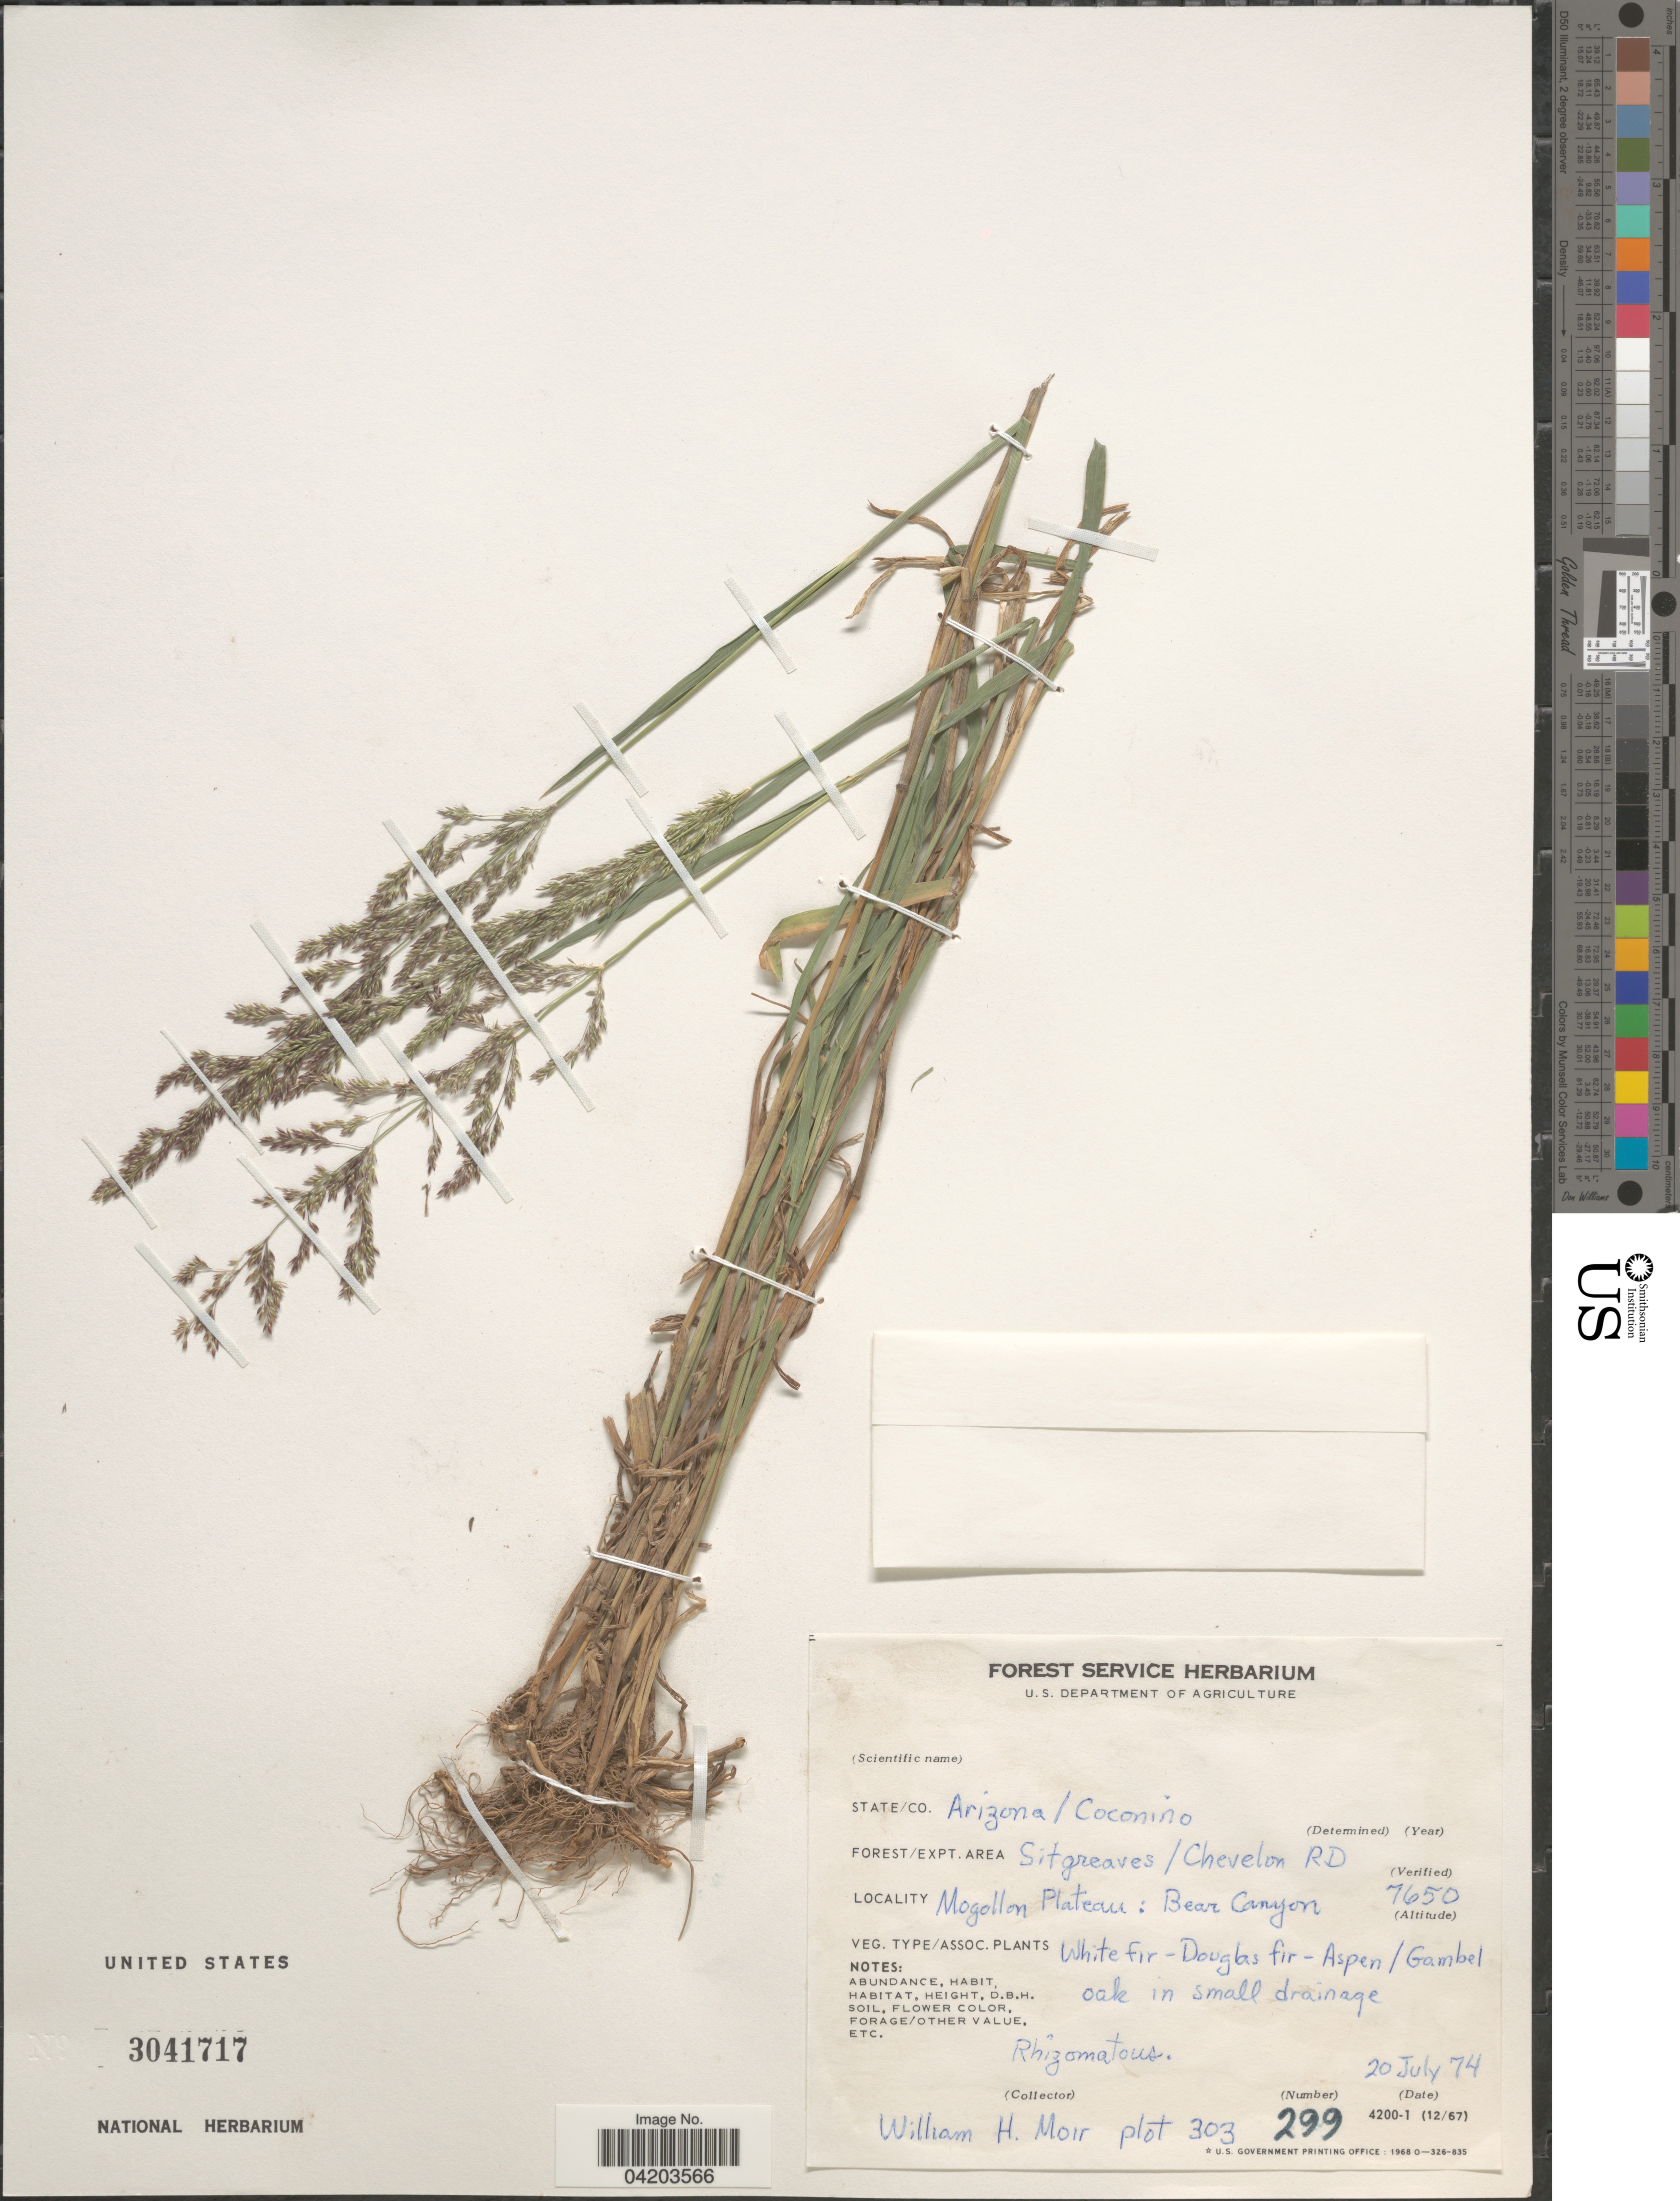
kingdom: Plantae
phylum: Tracheophyta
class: Liliopsida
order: Poales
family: Poaceae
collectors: W. Moir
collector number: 299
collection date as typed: Transcribed d/m/y: 20/7/74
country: United States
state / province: Arizona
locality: Co. Coconino. Forest/Expt. Area Sitgreaves/Chevelon RD. Mogollon Plateau: Bear Canyon. Plot 303 [unsure placement].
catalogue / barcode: US 3041717